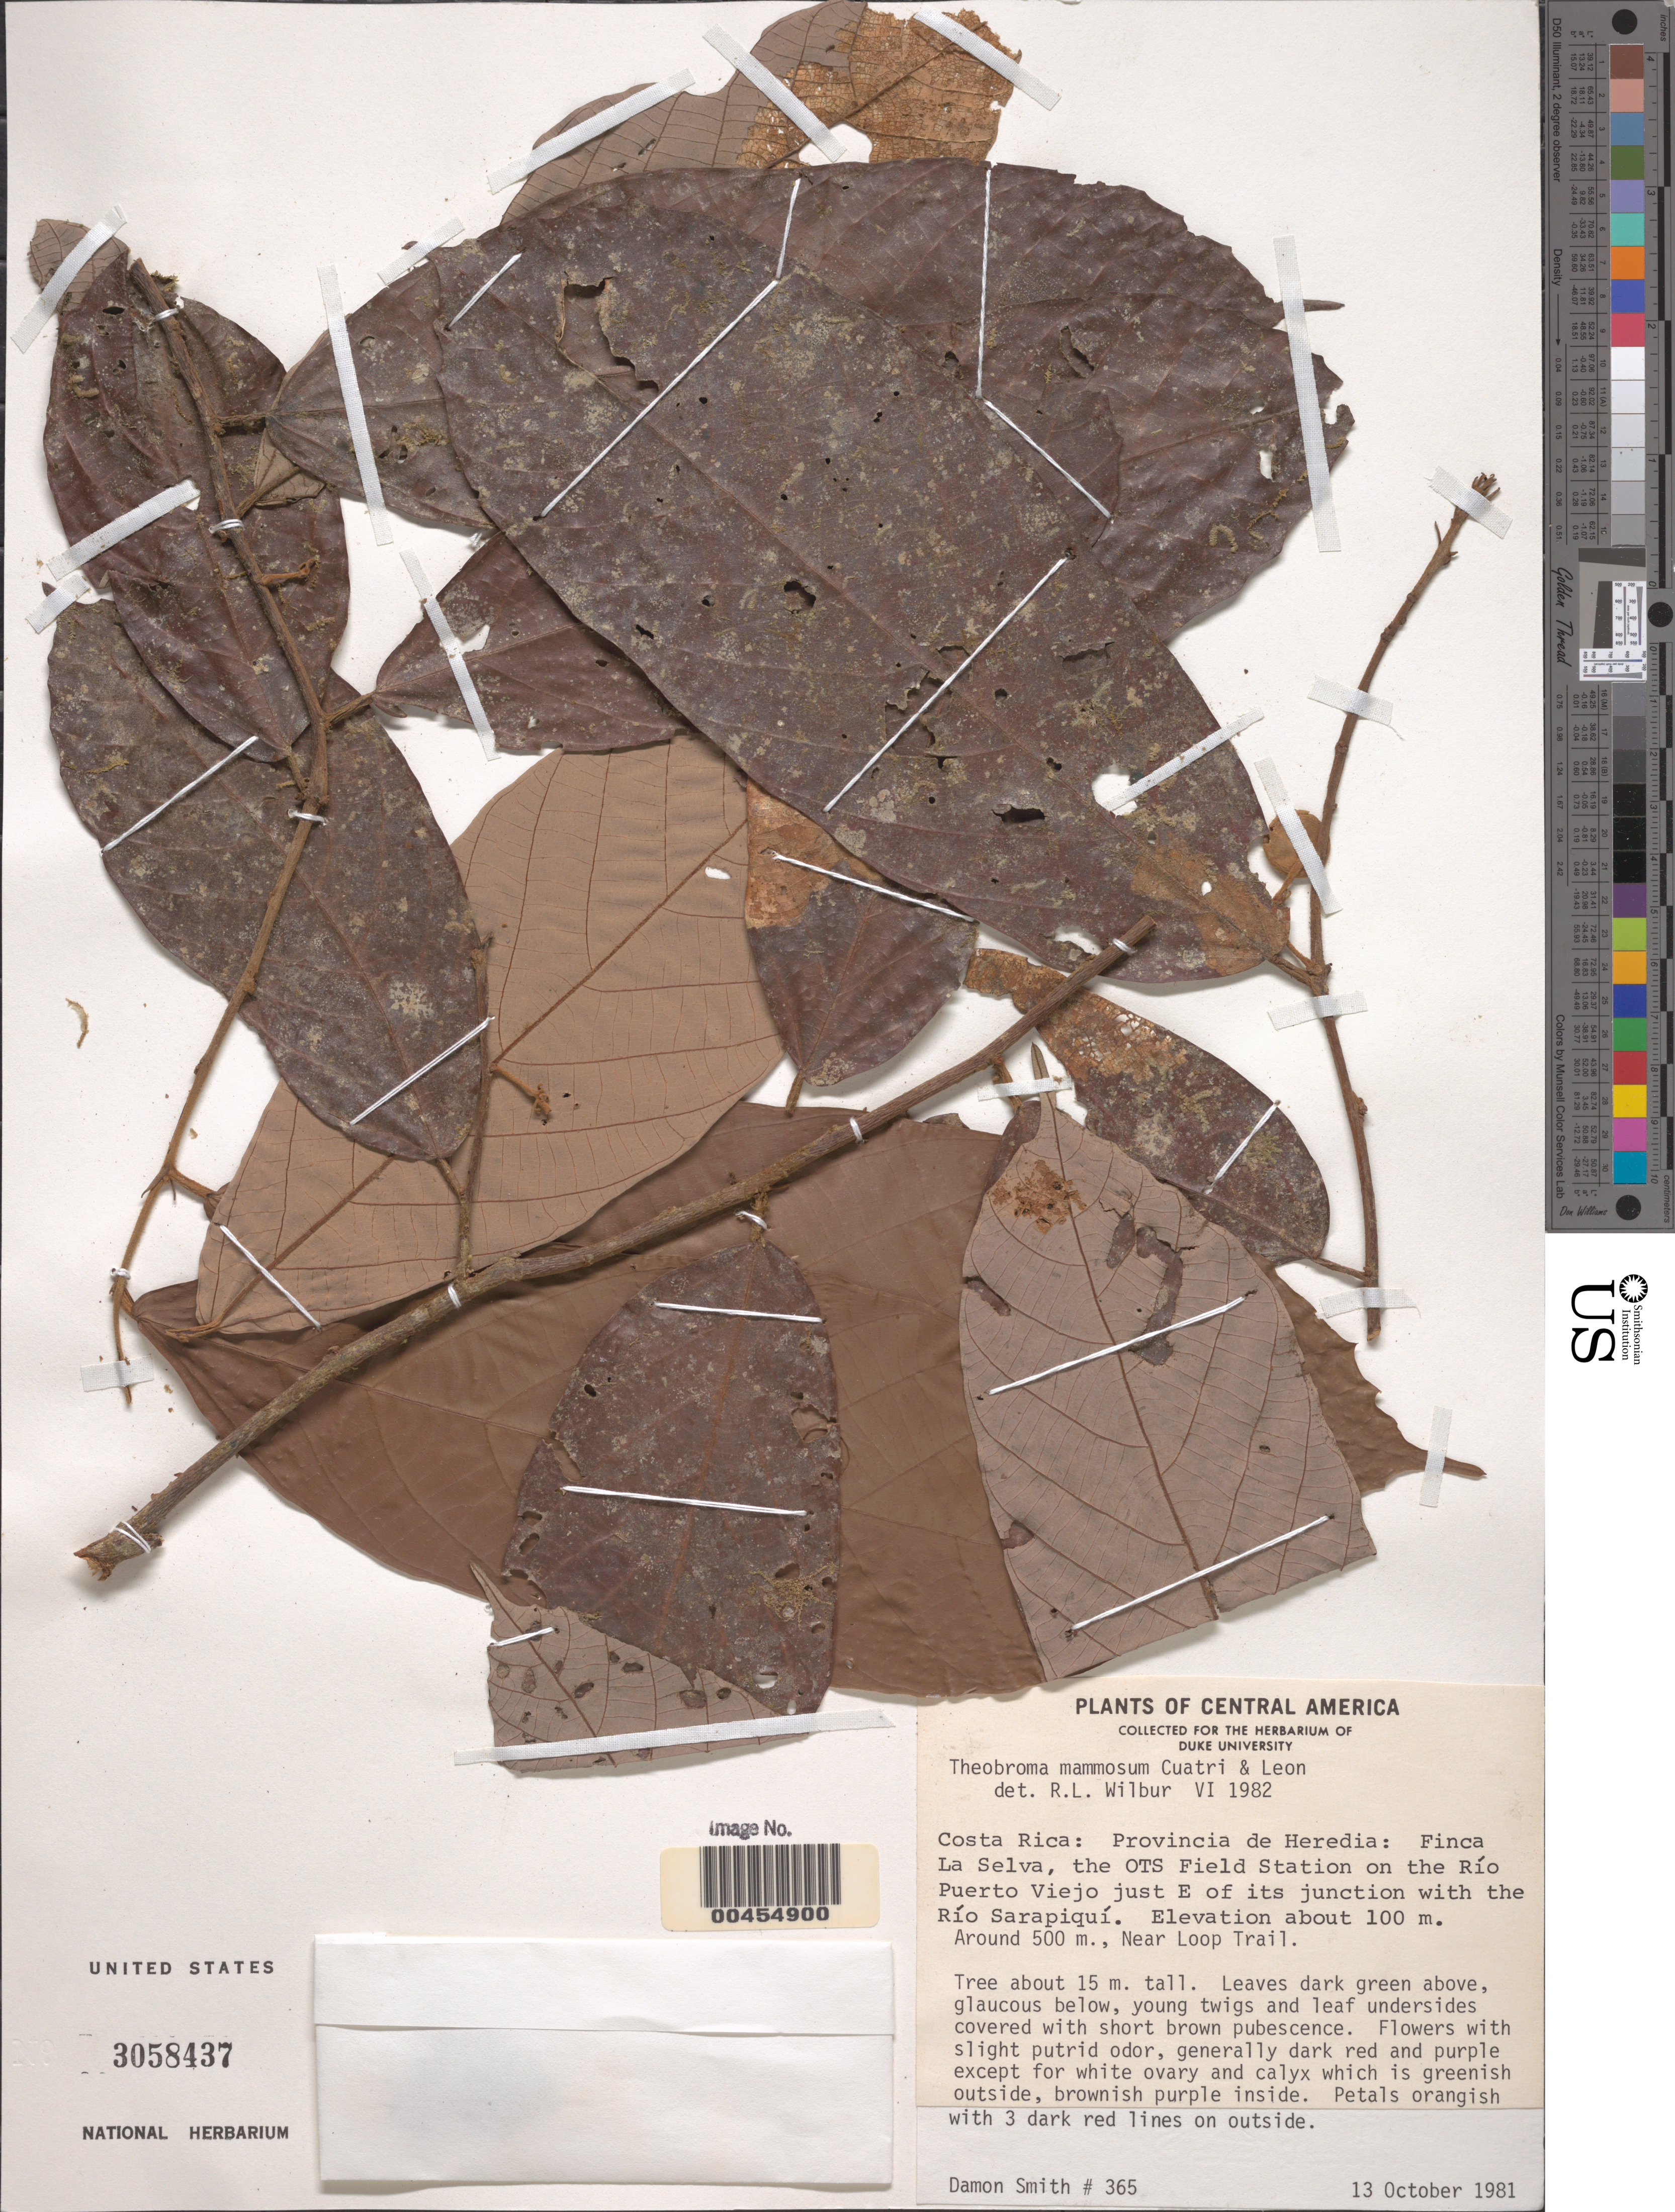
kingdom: Plantae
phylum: Tracheophyta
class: Magnoliopsida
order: Malvales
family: Malvaceae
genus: Theobroma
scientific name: Theobroma angustifolium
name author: DC.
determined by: Dorr, Laurence J., Curator (BOT), Smithsonian Institution - National Museum of Natural History (UNITED STATES)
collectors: D. A. Smith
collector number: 365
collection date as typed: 13 Oct 1981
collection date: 1981-10-13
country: Costa Rica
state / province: Heredia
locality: Finca La Selva, the OTS field station on the Río Puerto Viejo just E of its Junct. with the Río Sarapiquí. Near Loop Trail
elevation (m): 500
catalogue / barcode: US 3058437